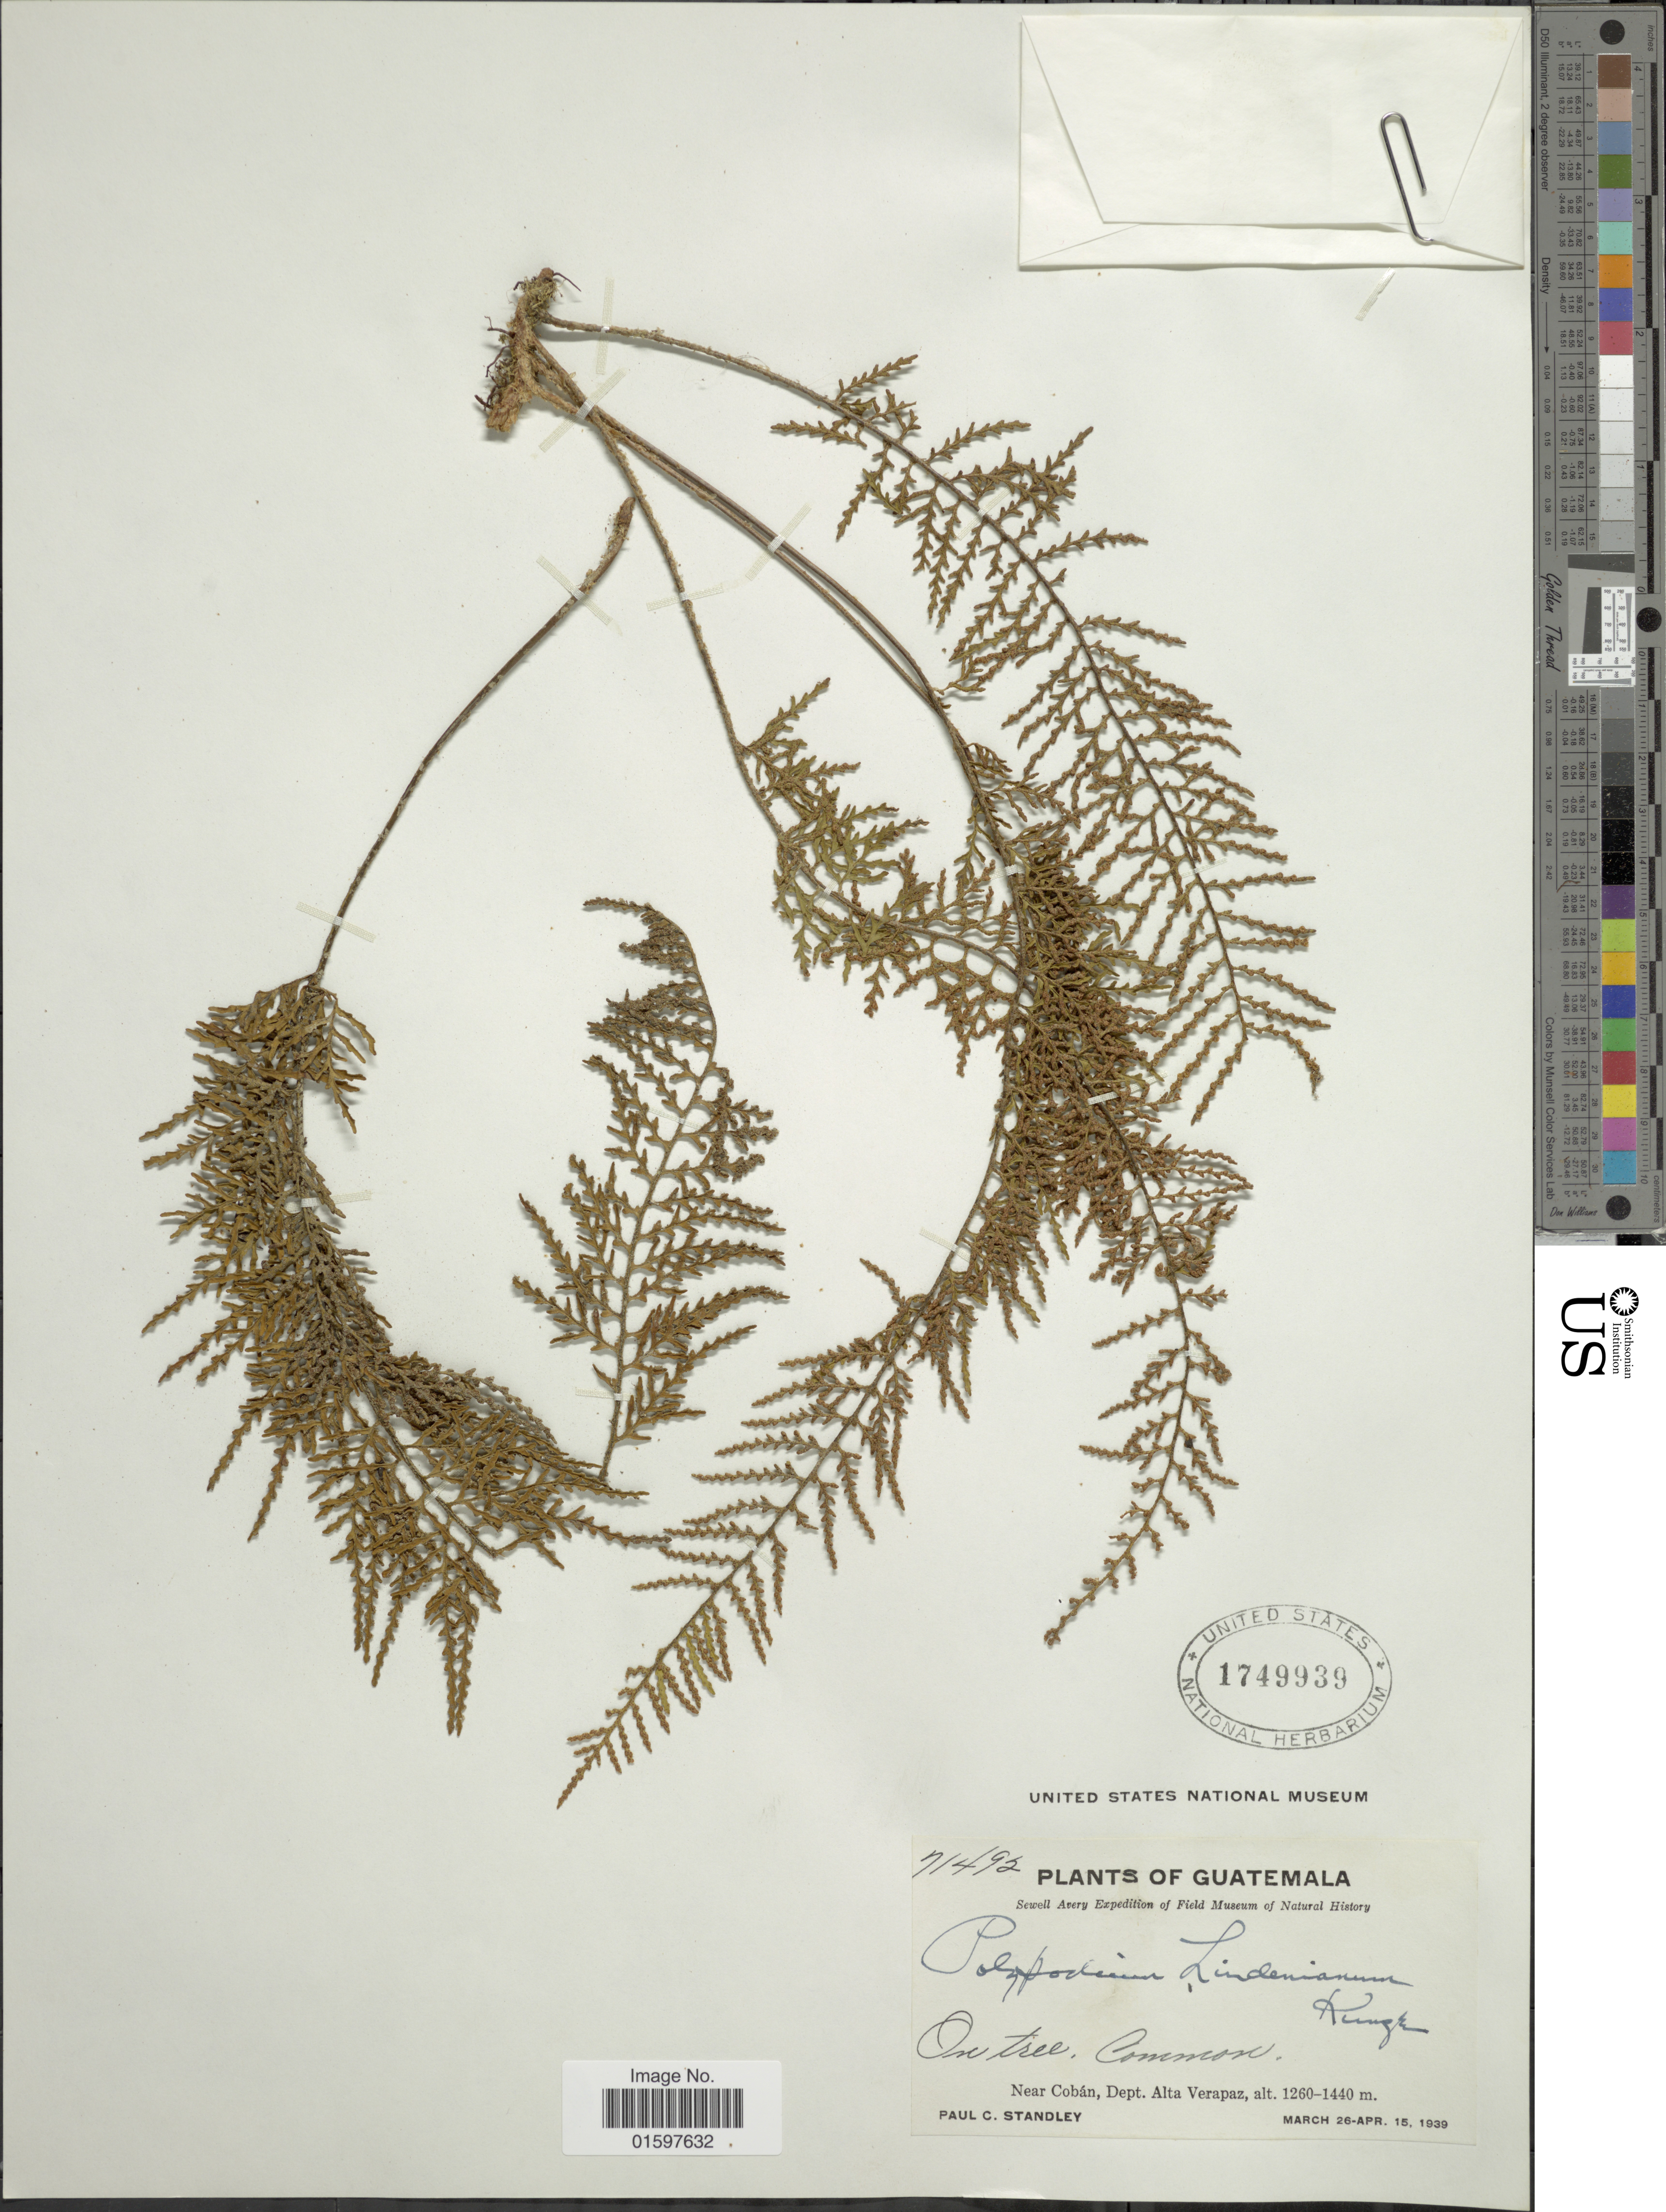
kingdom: Plantae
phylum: Tracheophyta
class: Polypodiopsida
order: Polypodiales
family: Polypodiaceae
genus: Pleopeltis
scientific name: Pleopeltis lindeniana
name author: (Kunze) A.R. Sm. & Tejero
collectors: P. C. Standley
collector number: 71492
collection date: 1939-03-26/1939-04-15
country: Guatemala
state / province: Alta Verapaz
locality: Near Cobán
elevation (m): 1260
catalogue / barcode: US 1749939